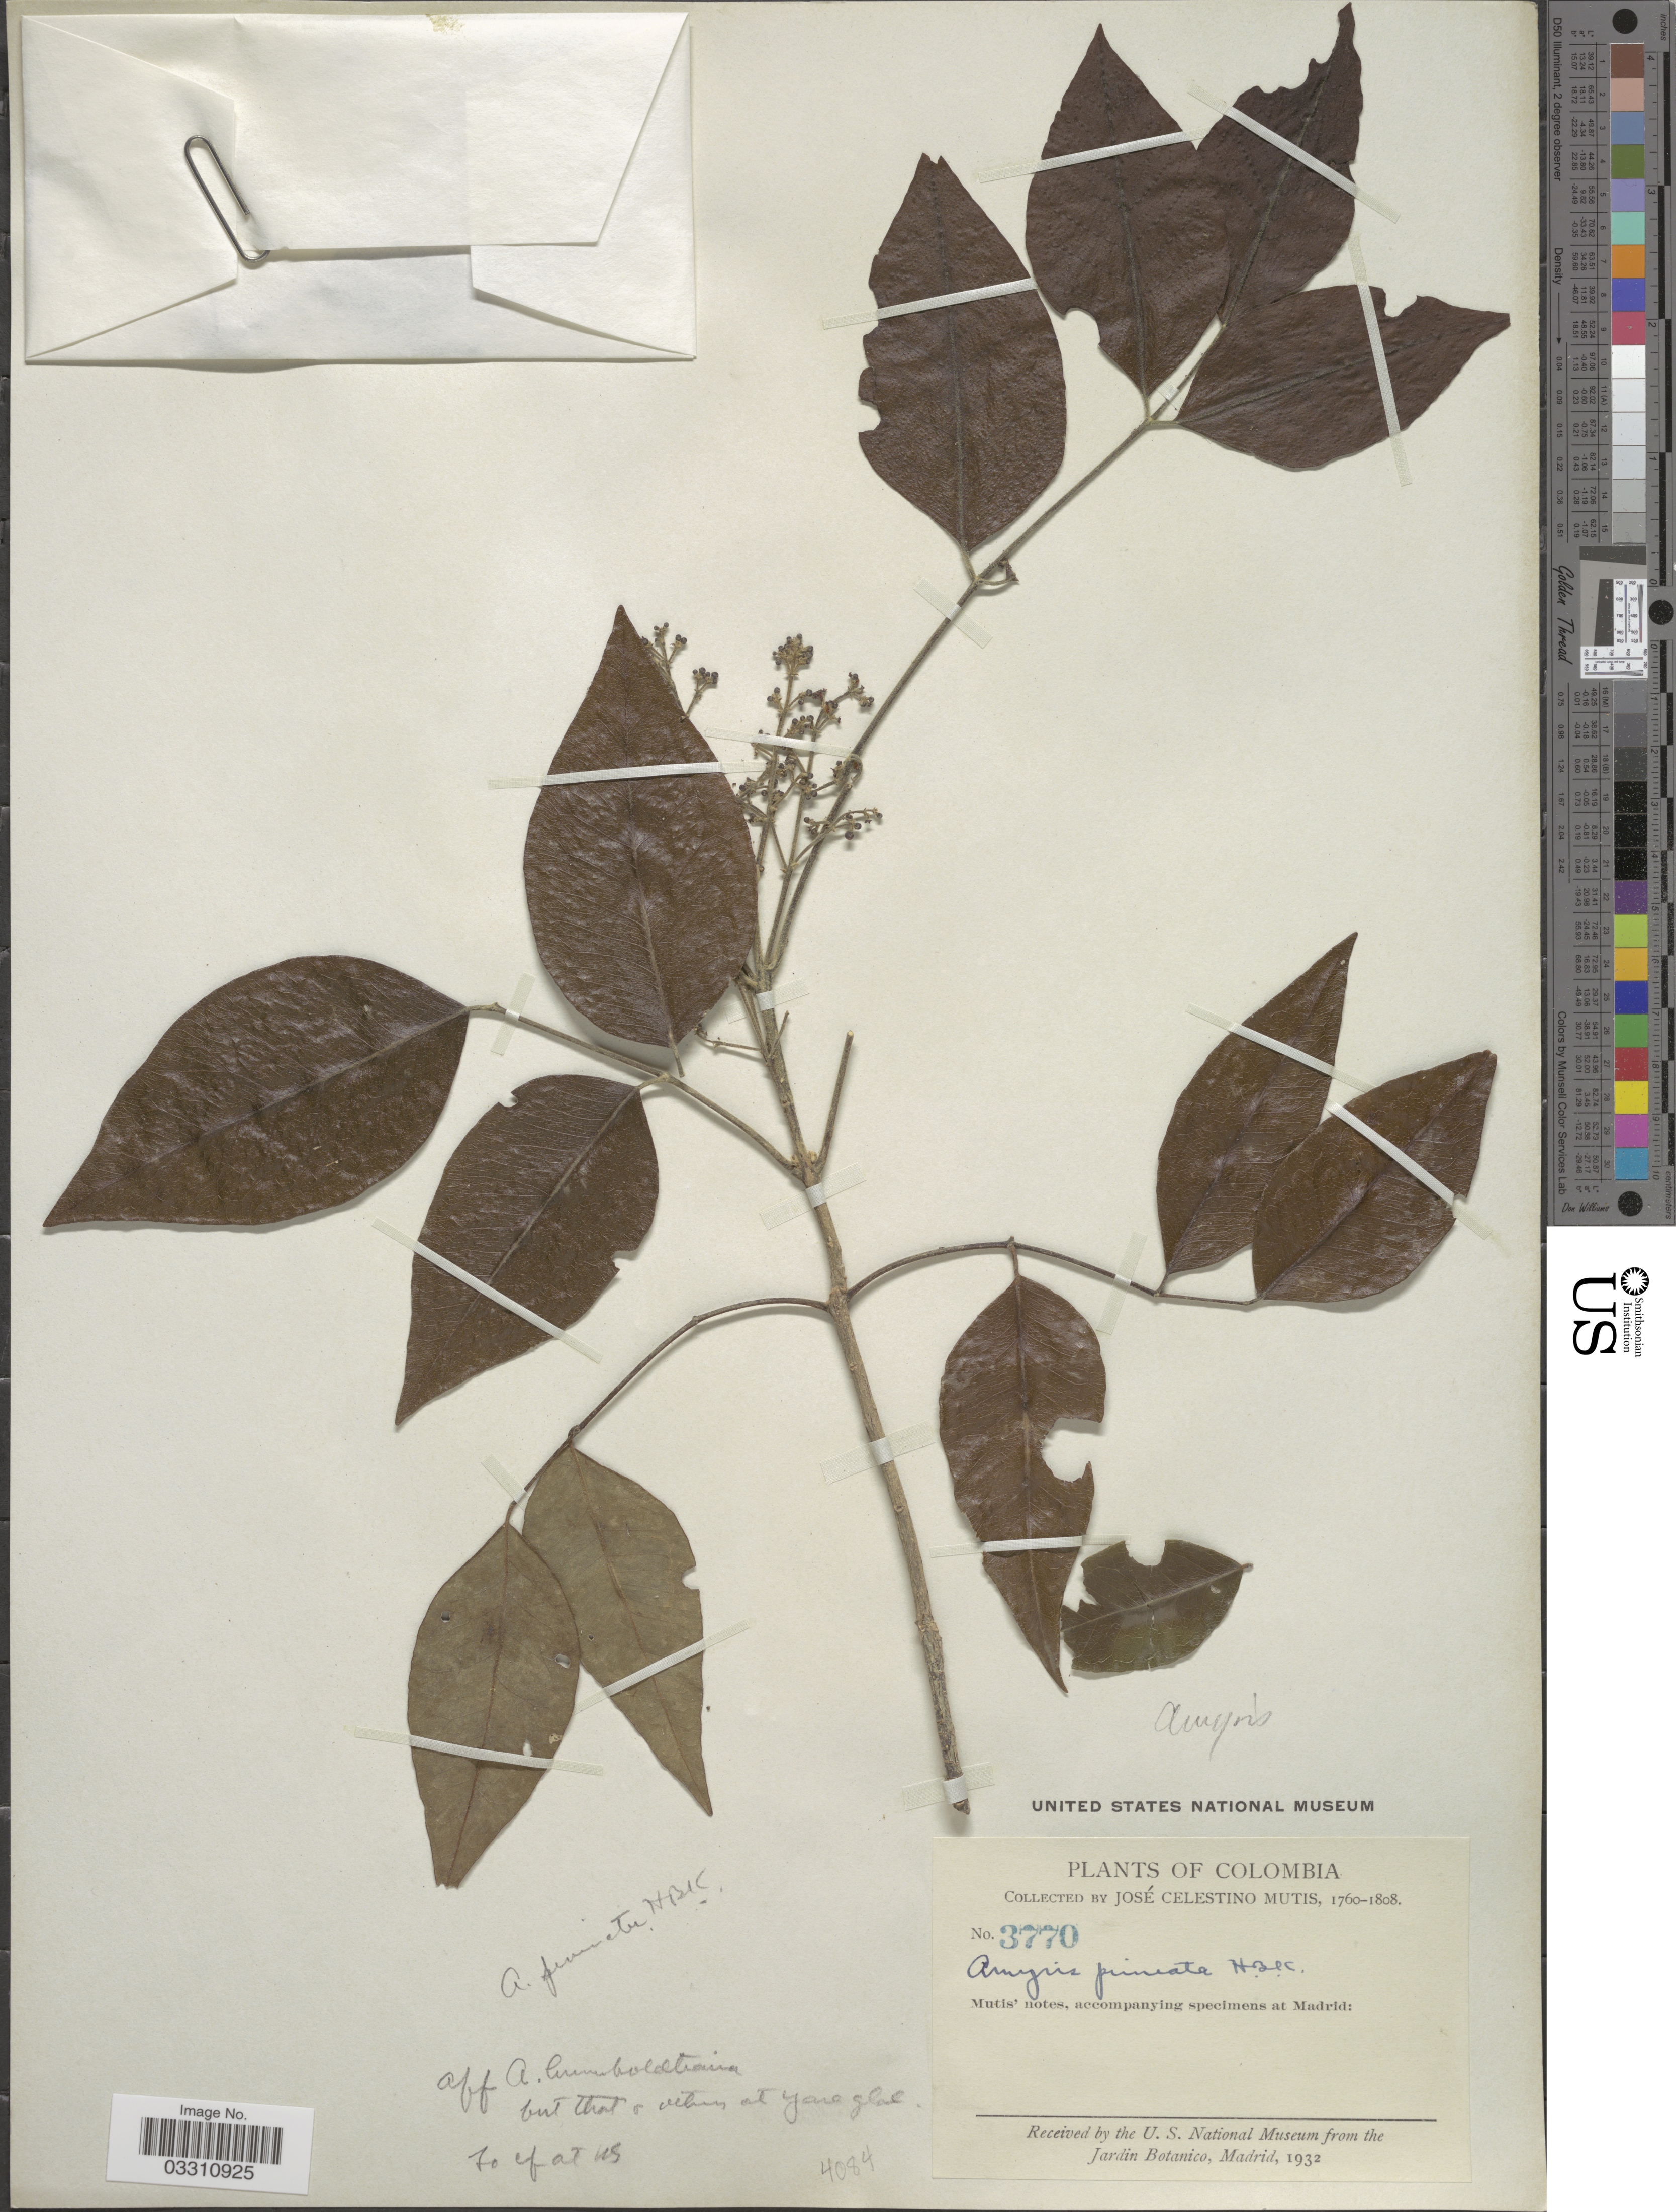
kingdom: Plantae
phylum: Tracheophyta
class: Magnoliopsida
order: Sapindales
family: Rutaceae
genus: Amyris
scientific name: Amyris pinnata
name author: Kunth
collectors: J. C. B. Mutis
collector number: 3770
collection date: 1760/1808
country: Colombia